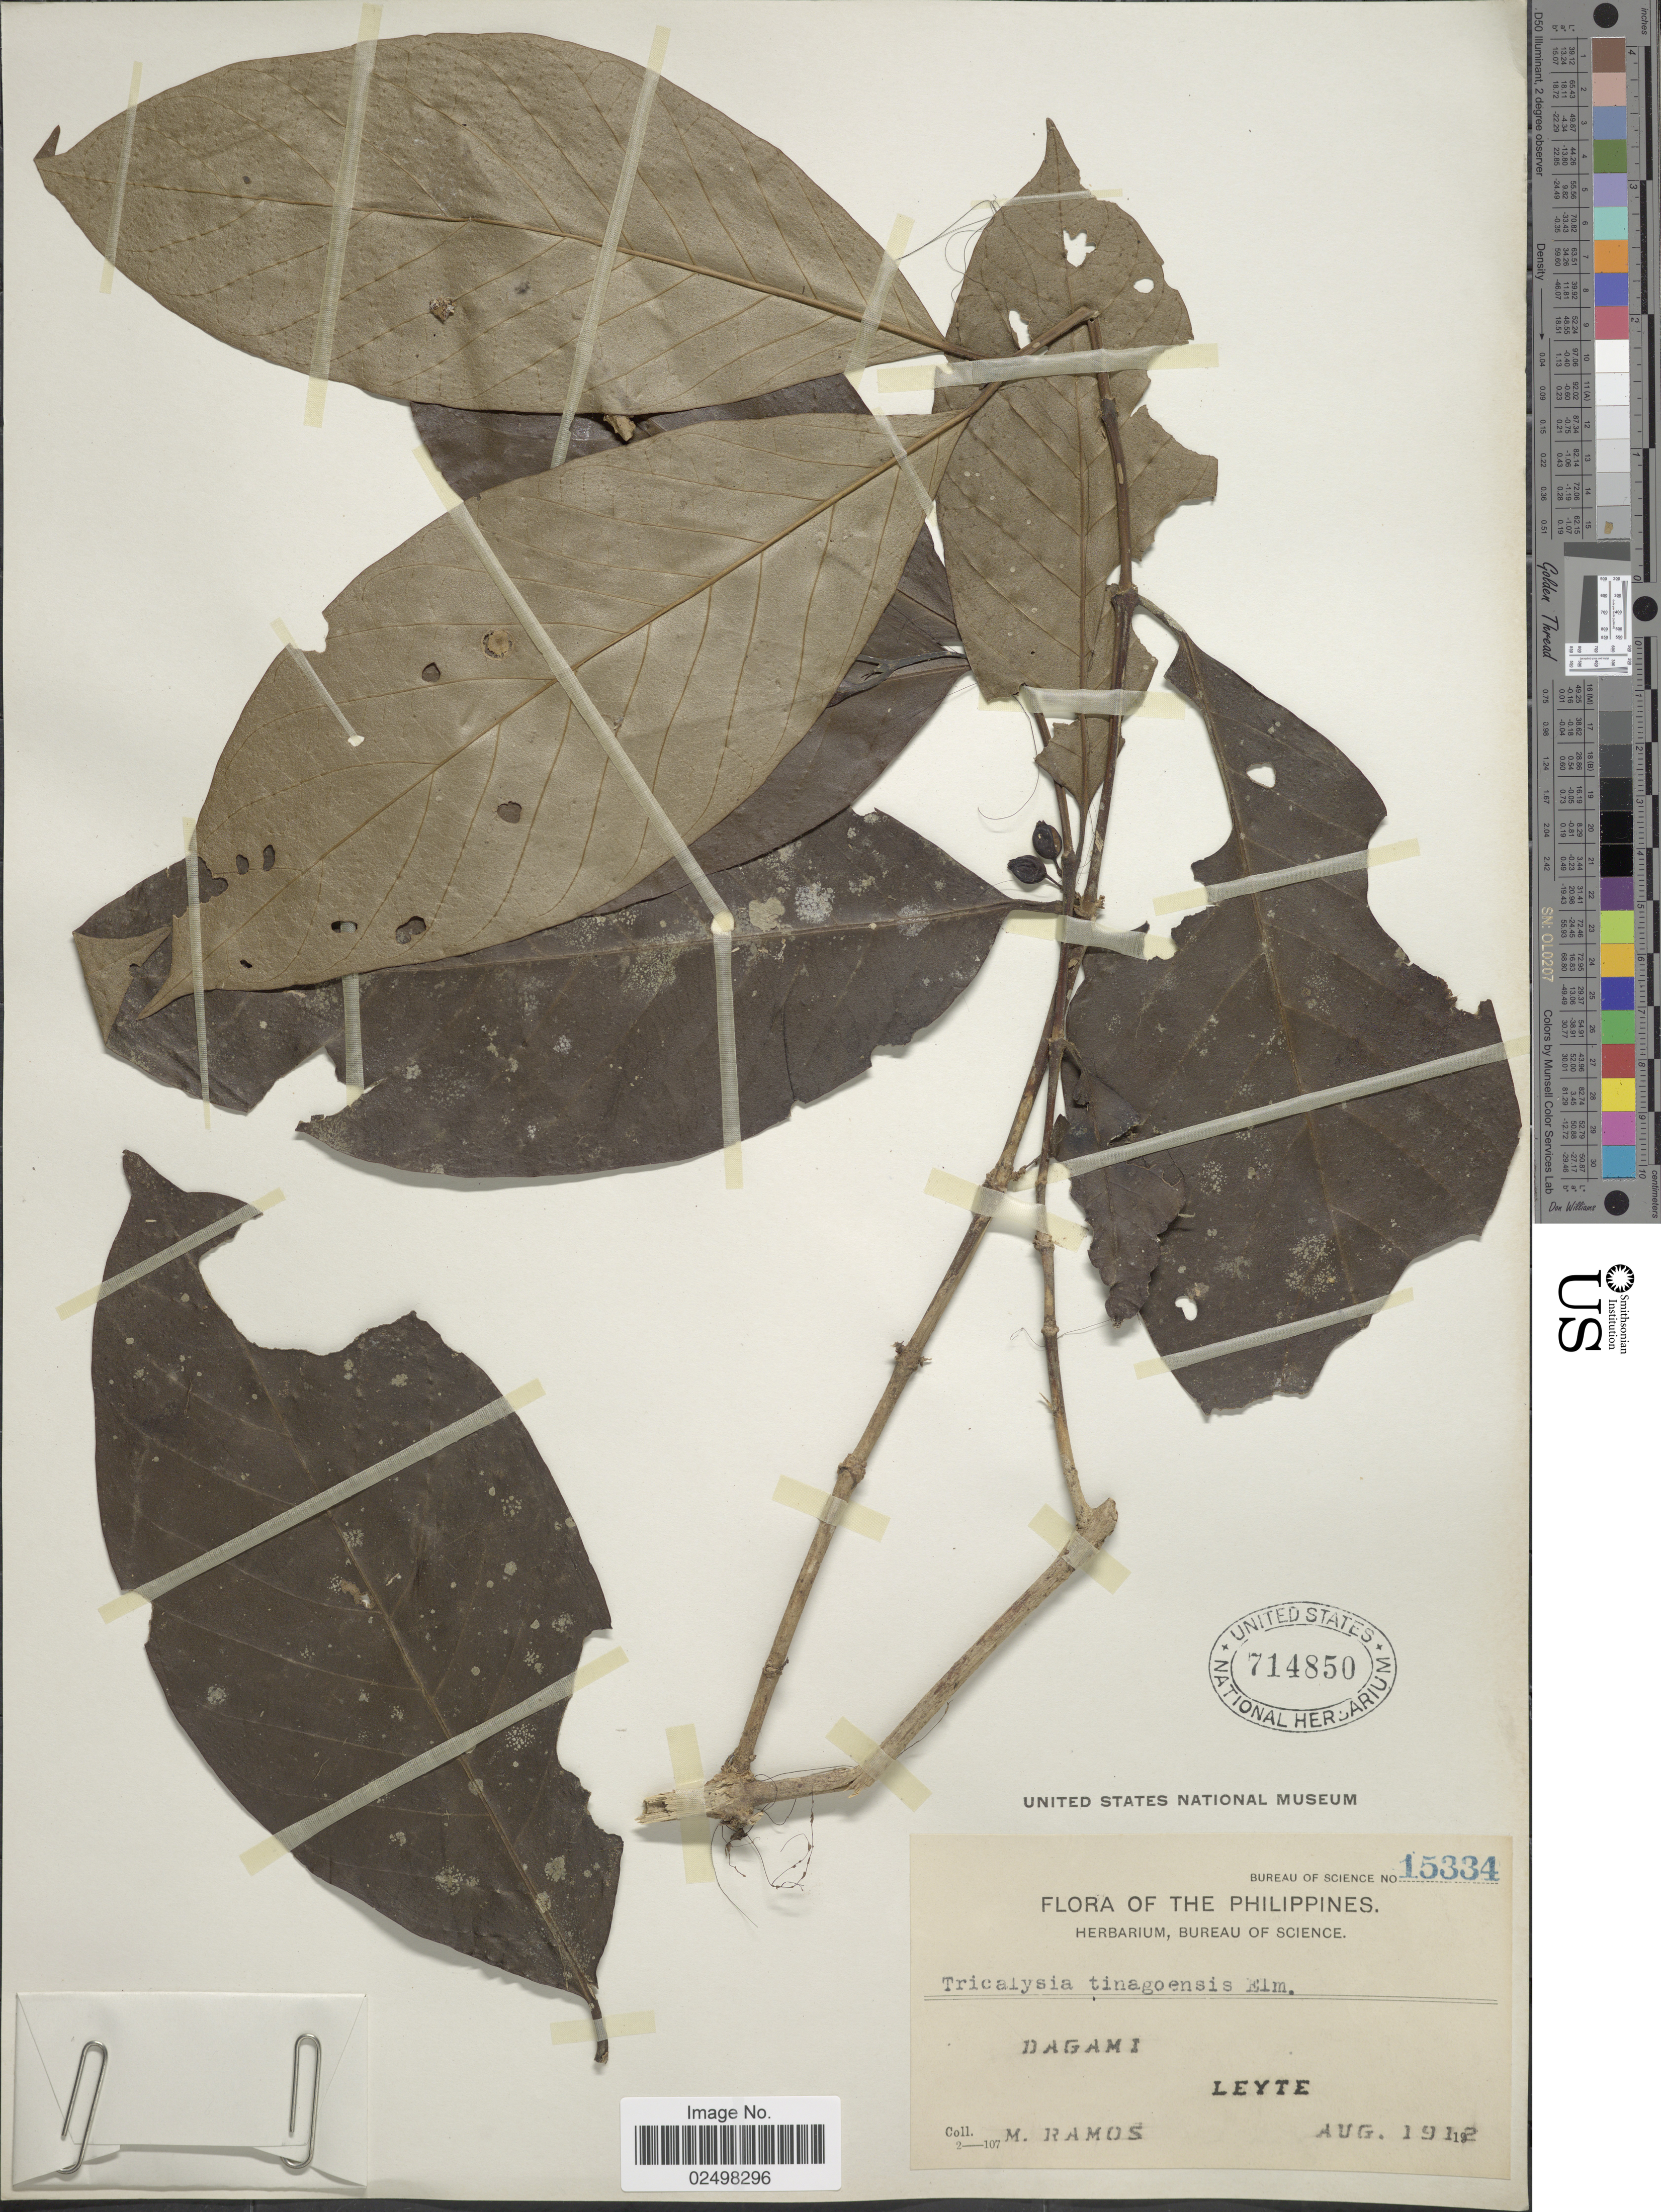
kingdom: Plantae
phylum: Tracheophyta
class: Magnoliopsida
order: Gentianales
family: Rubiaceae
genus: Tricalysia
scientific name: Tricalysia tinagaoensis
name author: Elmer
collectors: M. Ramos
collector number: Bureau of Science 15334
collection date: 1912-08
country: Philippines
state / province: Eastern Visayas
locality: Dagami, Leyte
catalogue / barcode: US 714850